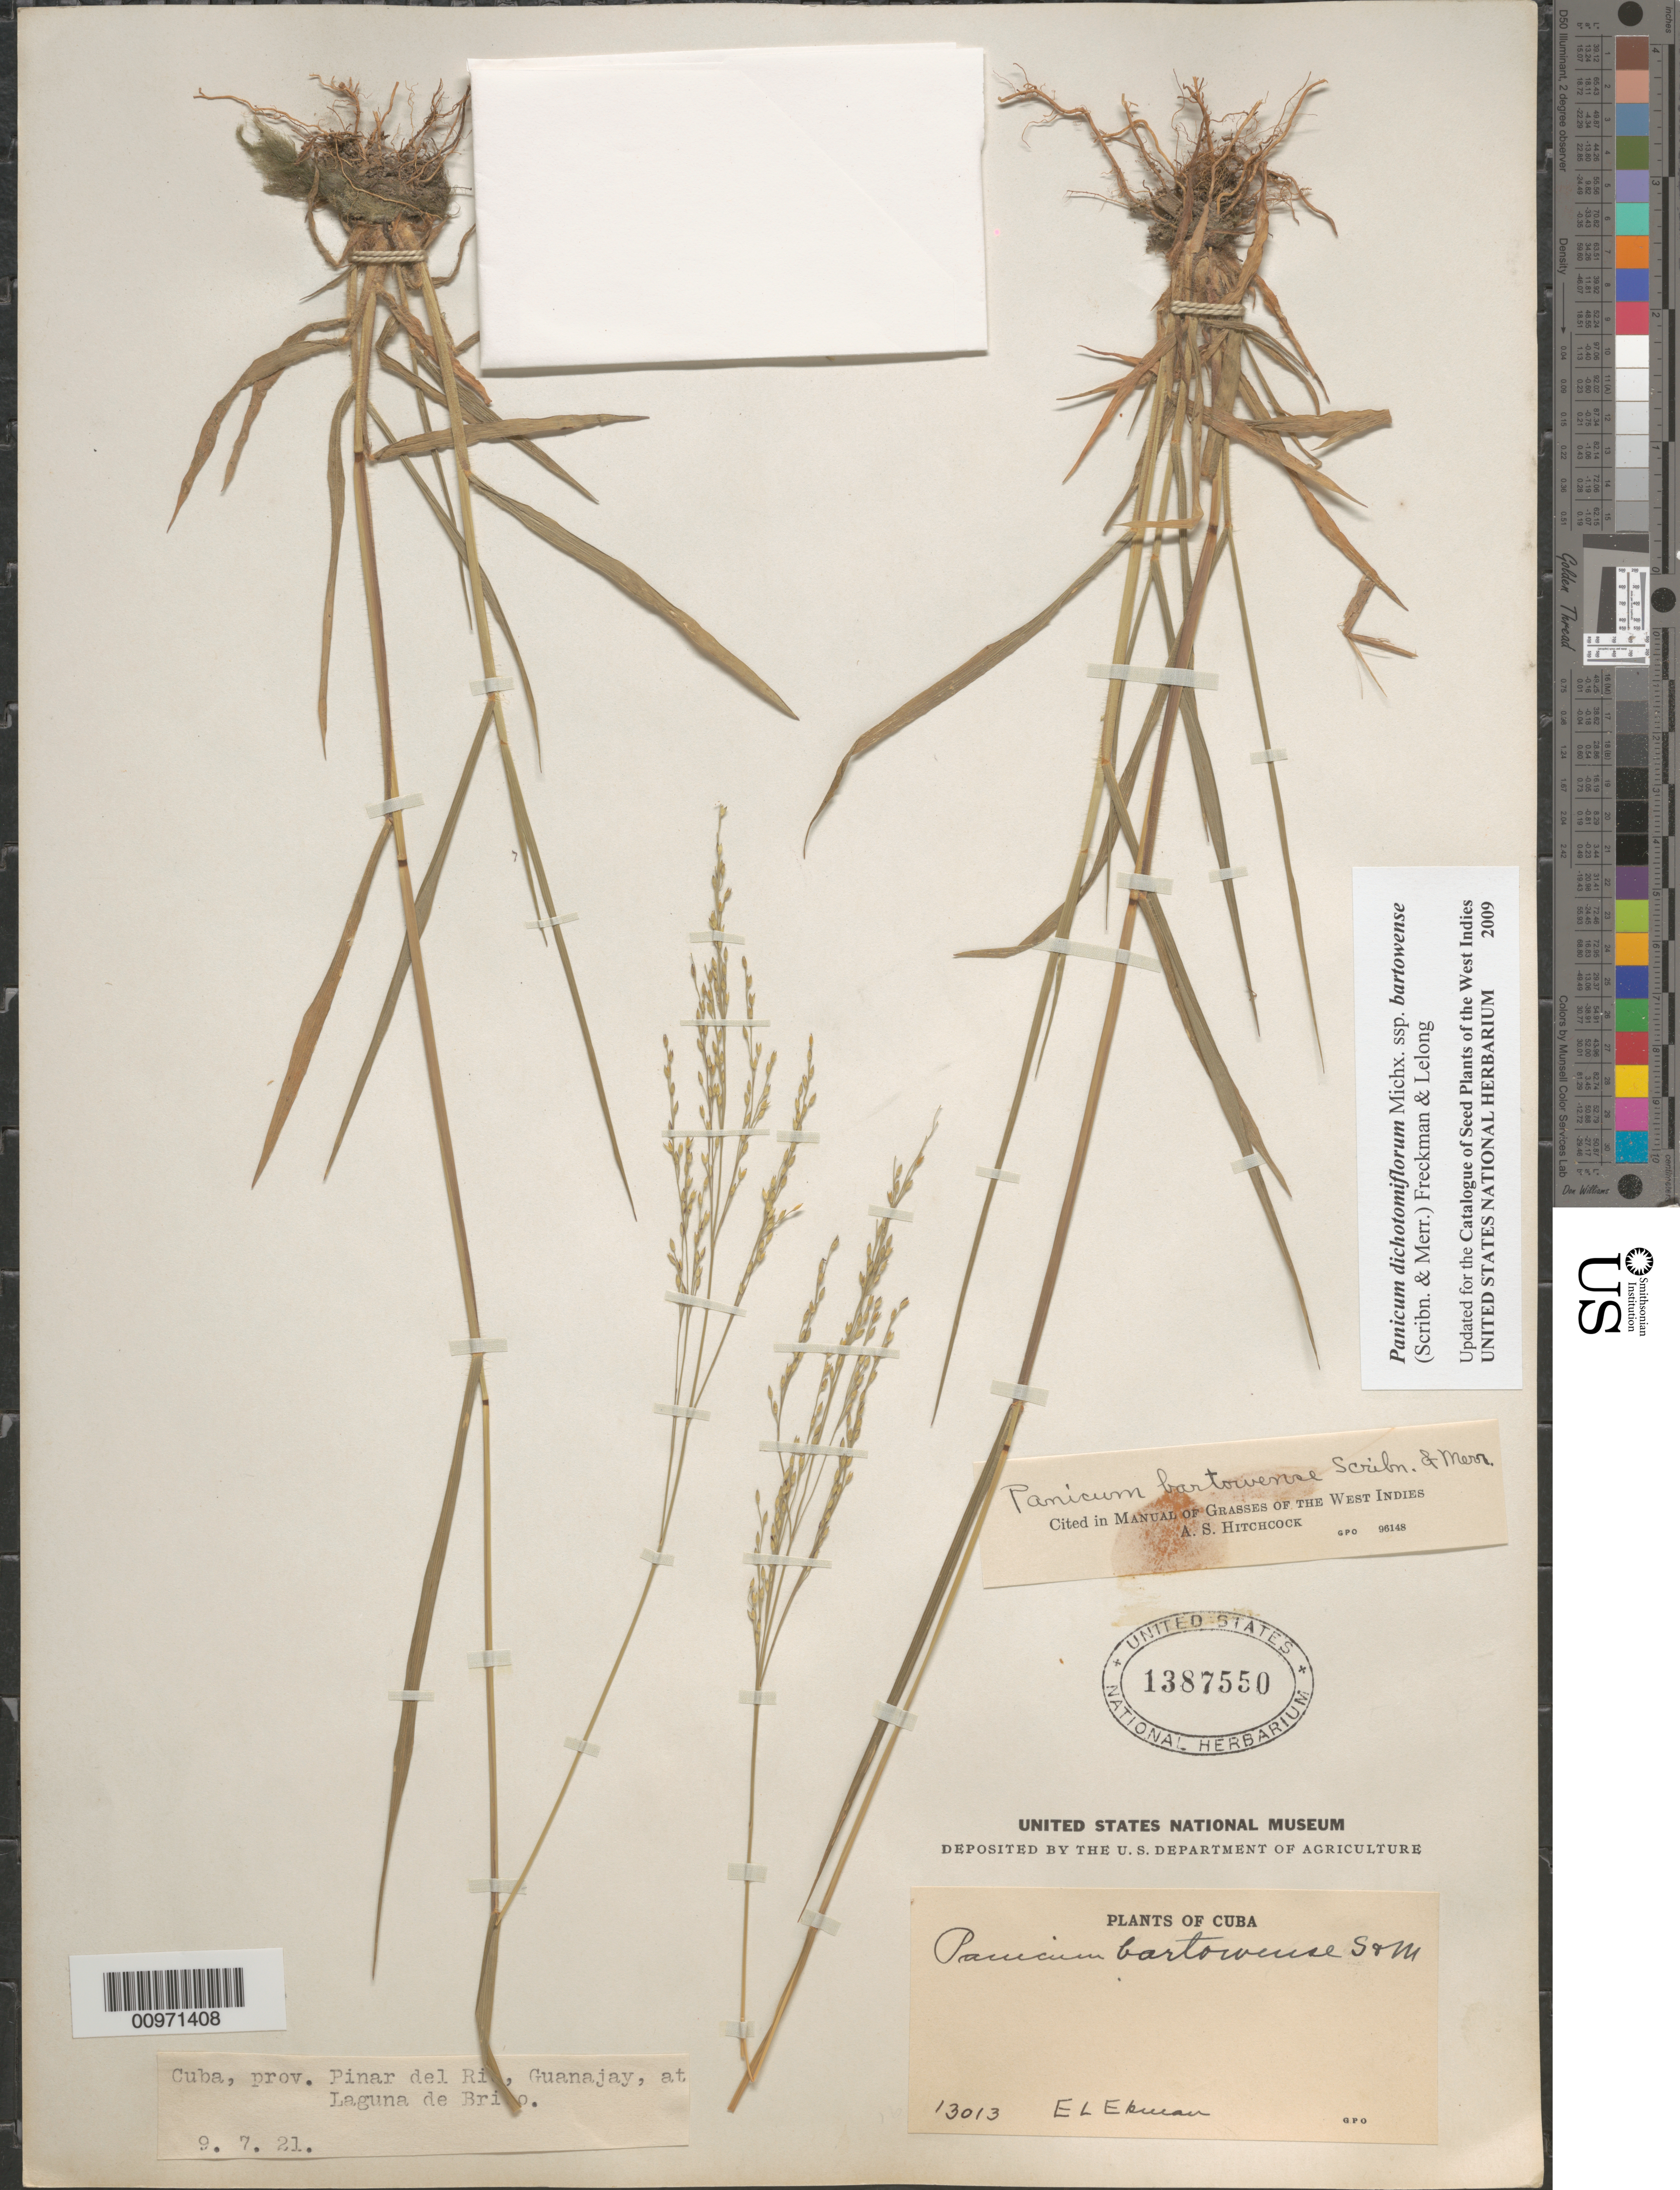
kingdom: Plantae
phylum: Tracheophyta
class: Liliopsida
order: Poales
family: Poaceae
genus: Panicum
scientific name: Panicum dichotomiflorum subsp. bartowense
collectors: E. L. Ekman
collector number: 13013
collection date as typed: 09 Jul 1921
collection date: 1921-07-09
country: Cuba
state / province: Pinar del Rio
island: Cuba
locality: Pinar del Rio, Guanajay at Laguna de Brito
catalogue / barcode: US 1387550